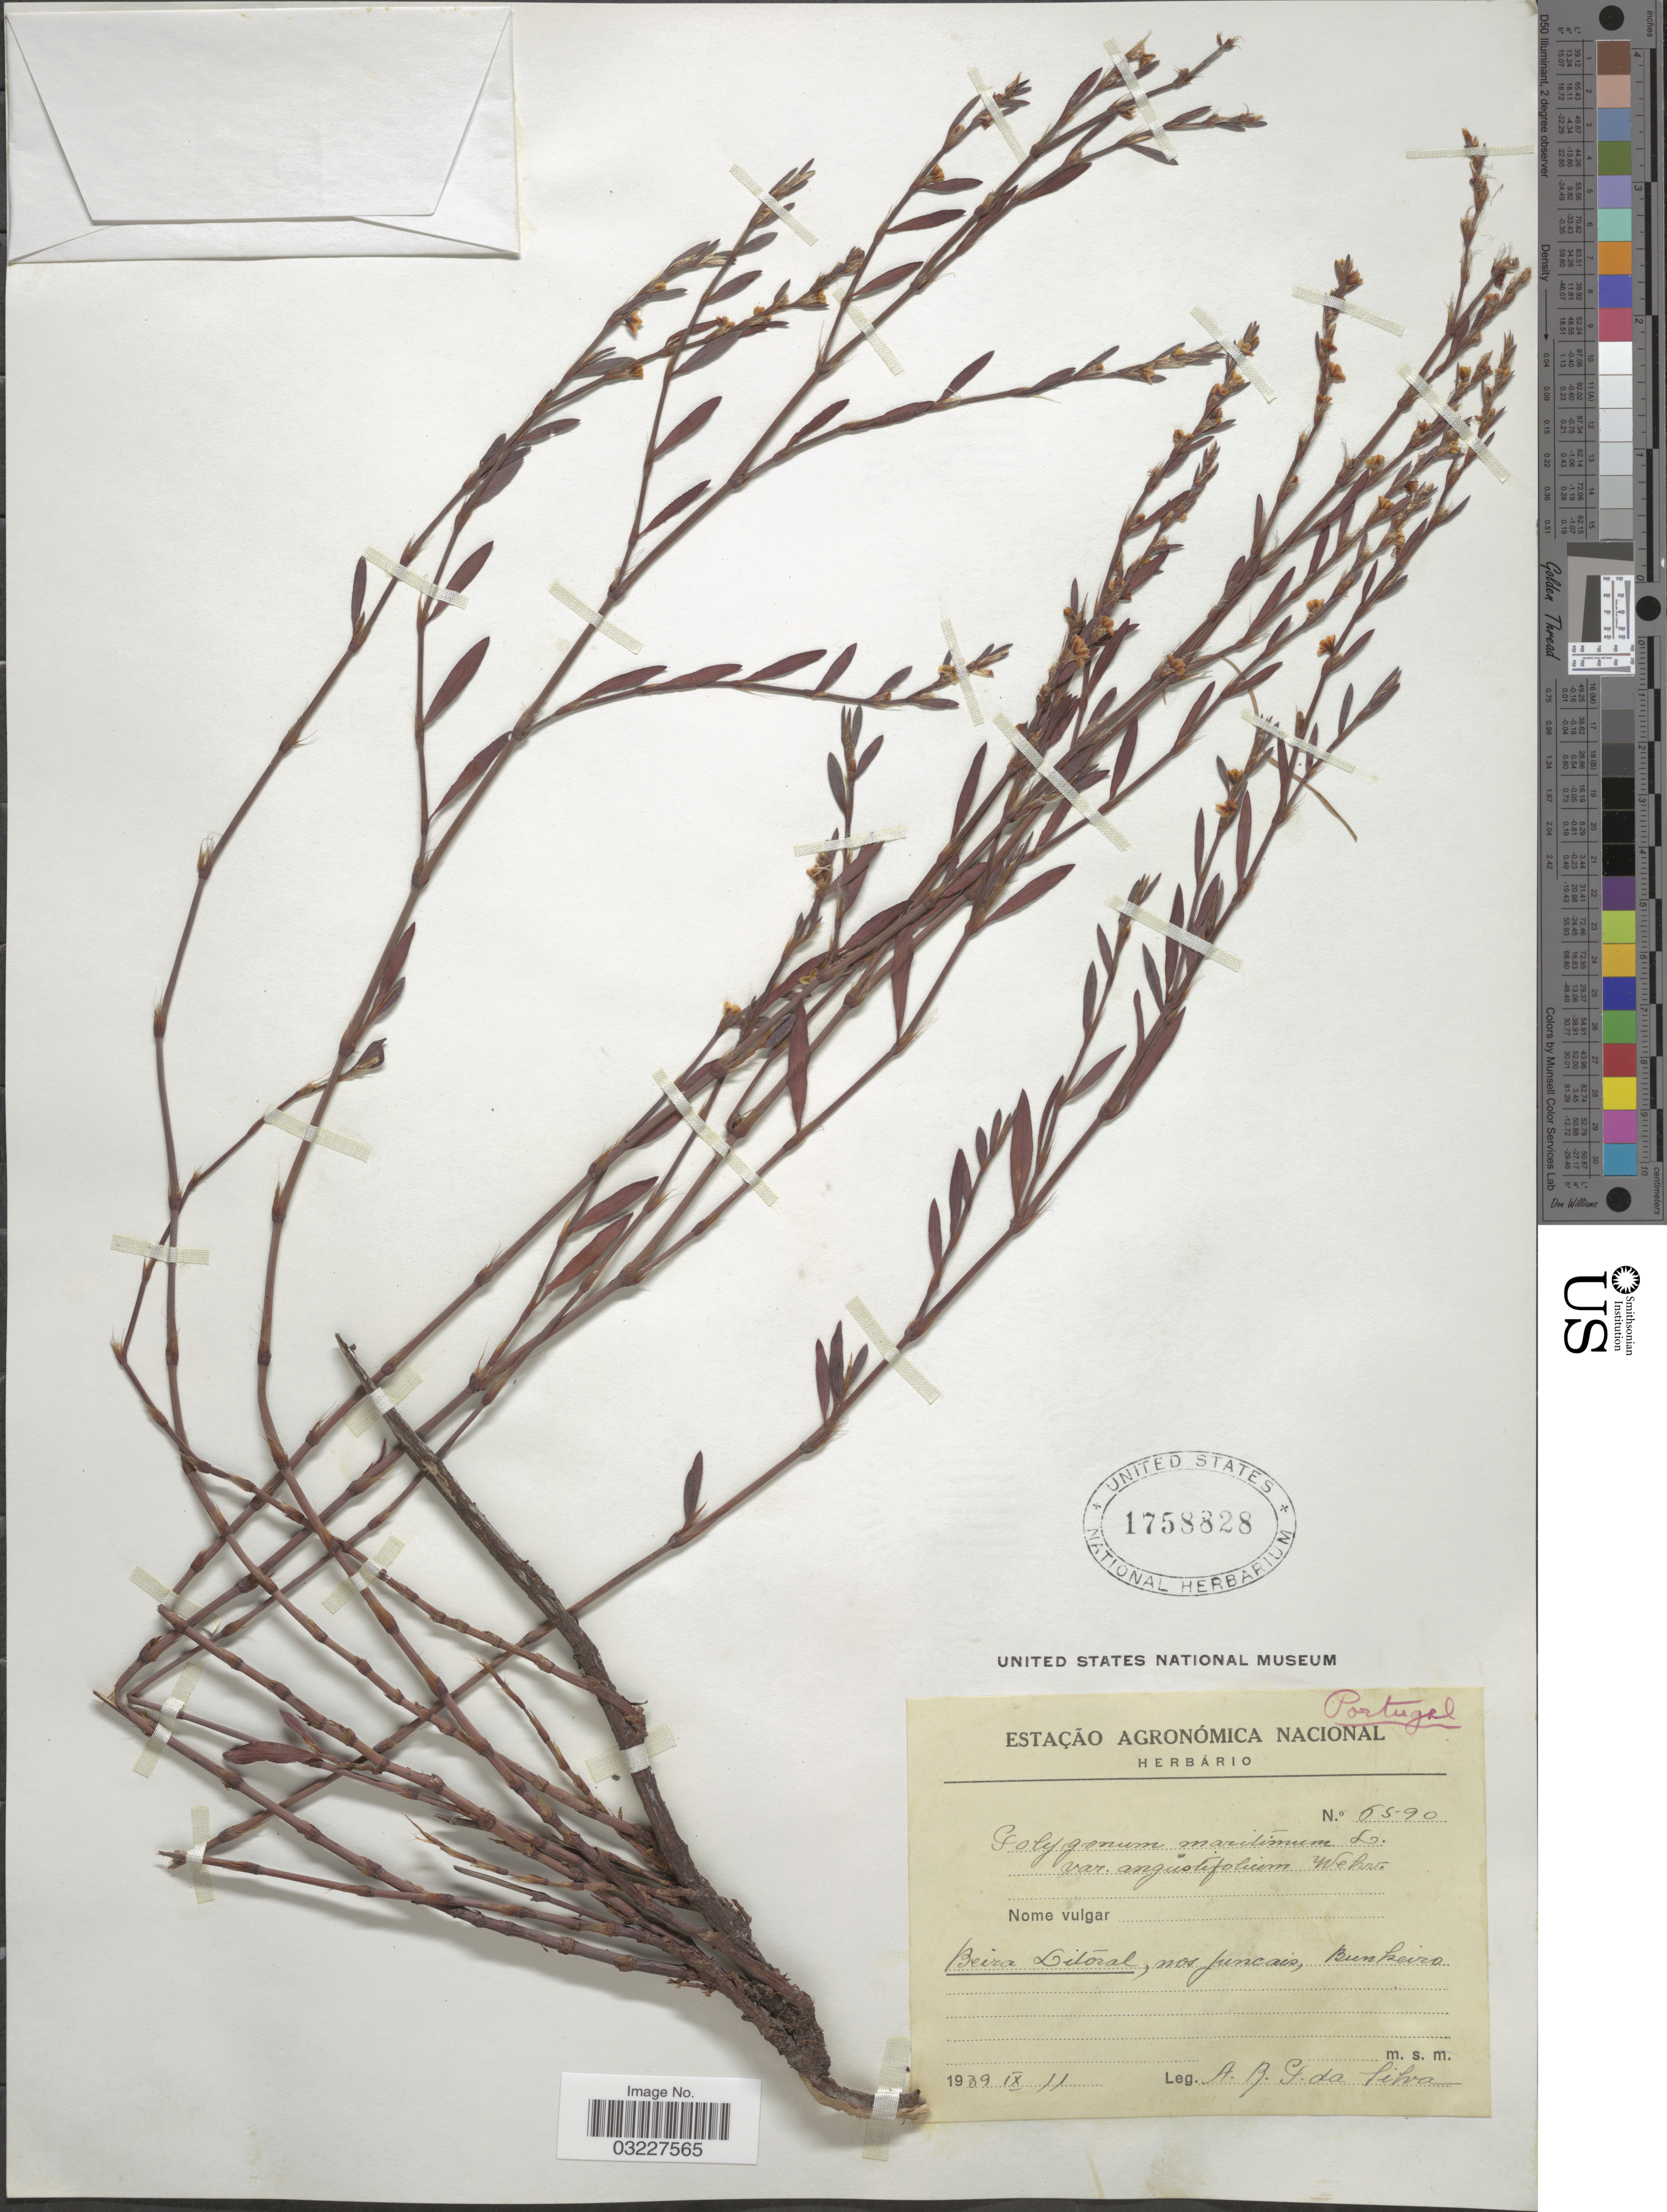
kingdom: Plantae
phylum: Tracheophyta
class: Magnoliopsida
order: Caryophyllales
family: Polygonaceae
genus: Polygonum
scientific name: Polygonum maritimum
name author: L.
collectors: A. Da Silva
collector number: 6590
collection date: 1939-09-11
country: Portugal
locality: Beira Litoral, nos Juncais, Bunheiro.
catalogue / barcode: US 1758828